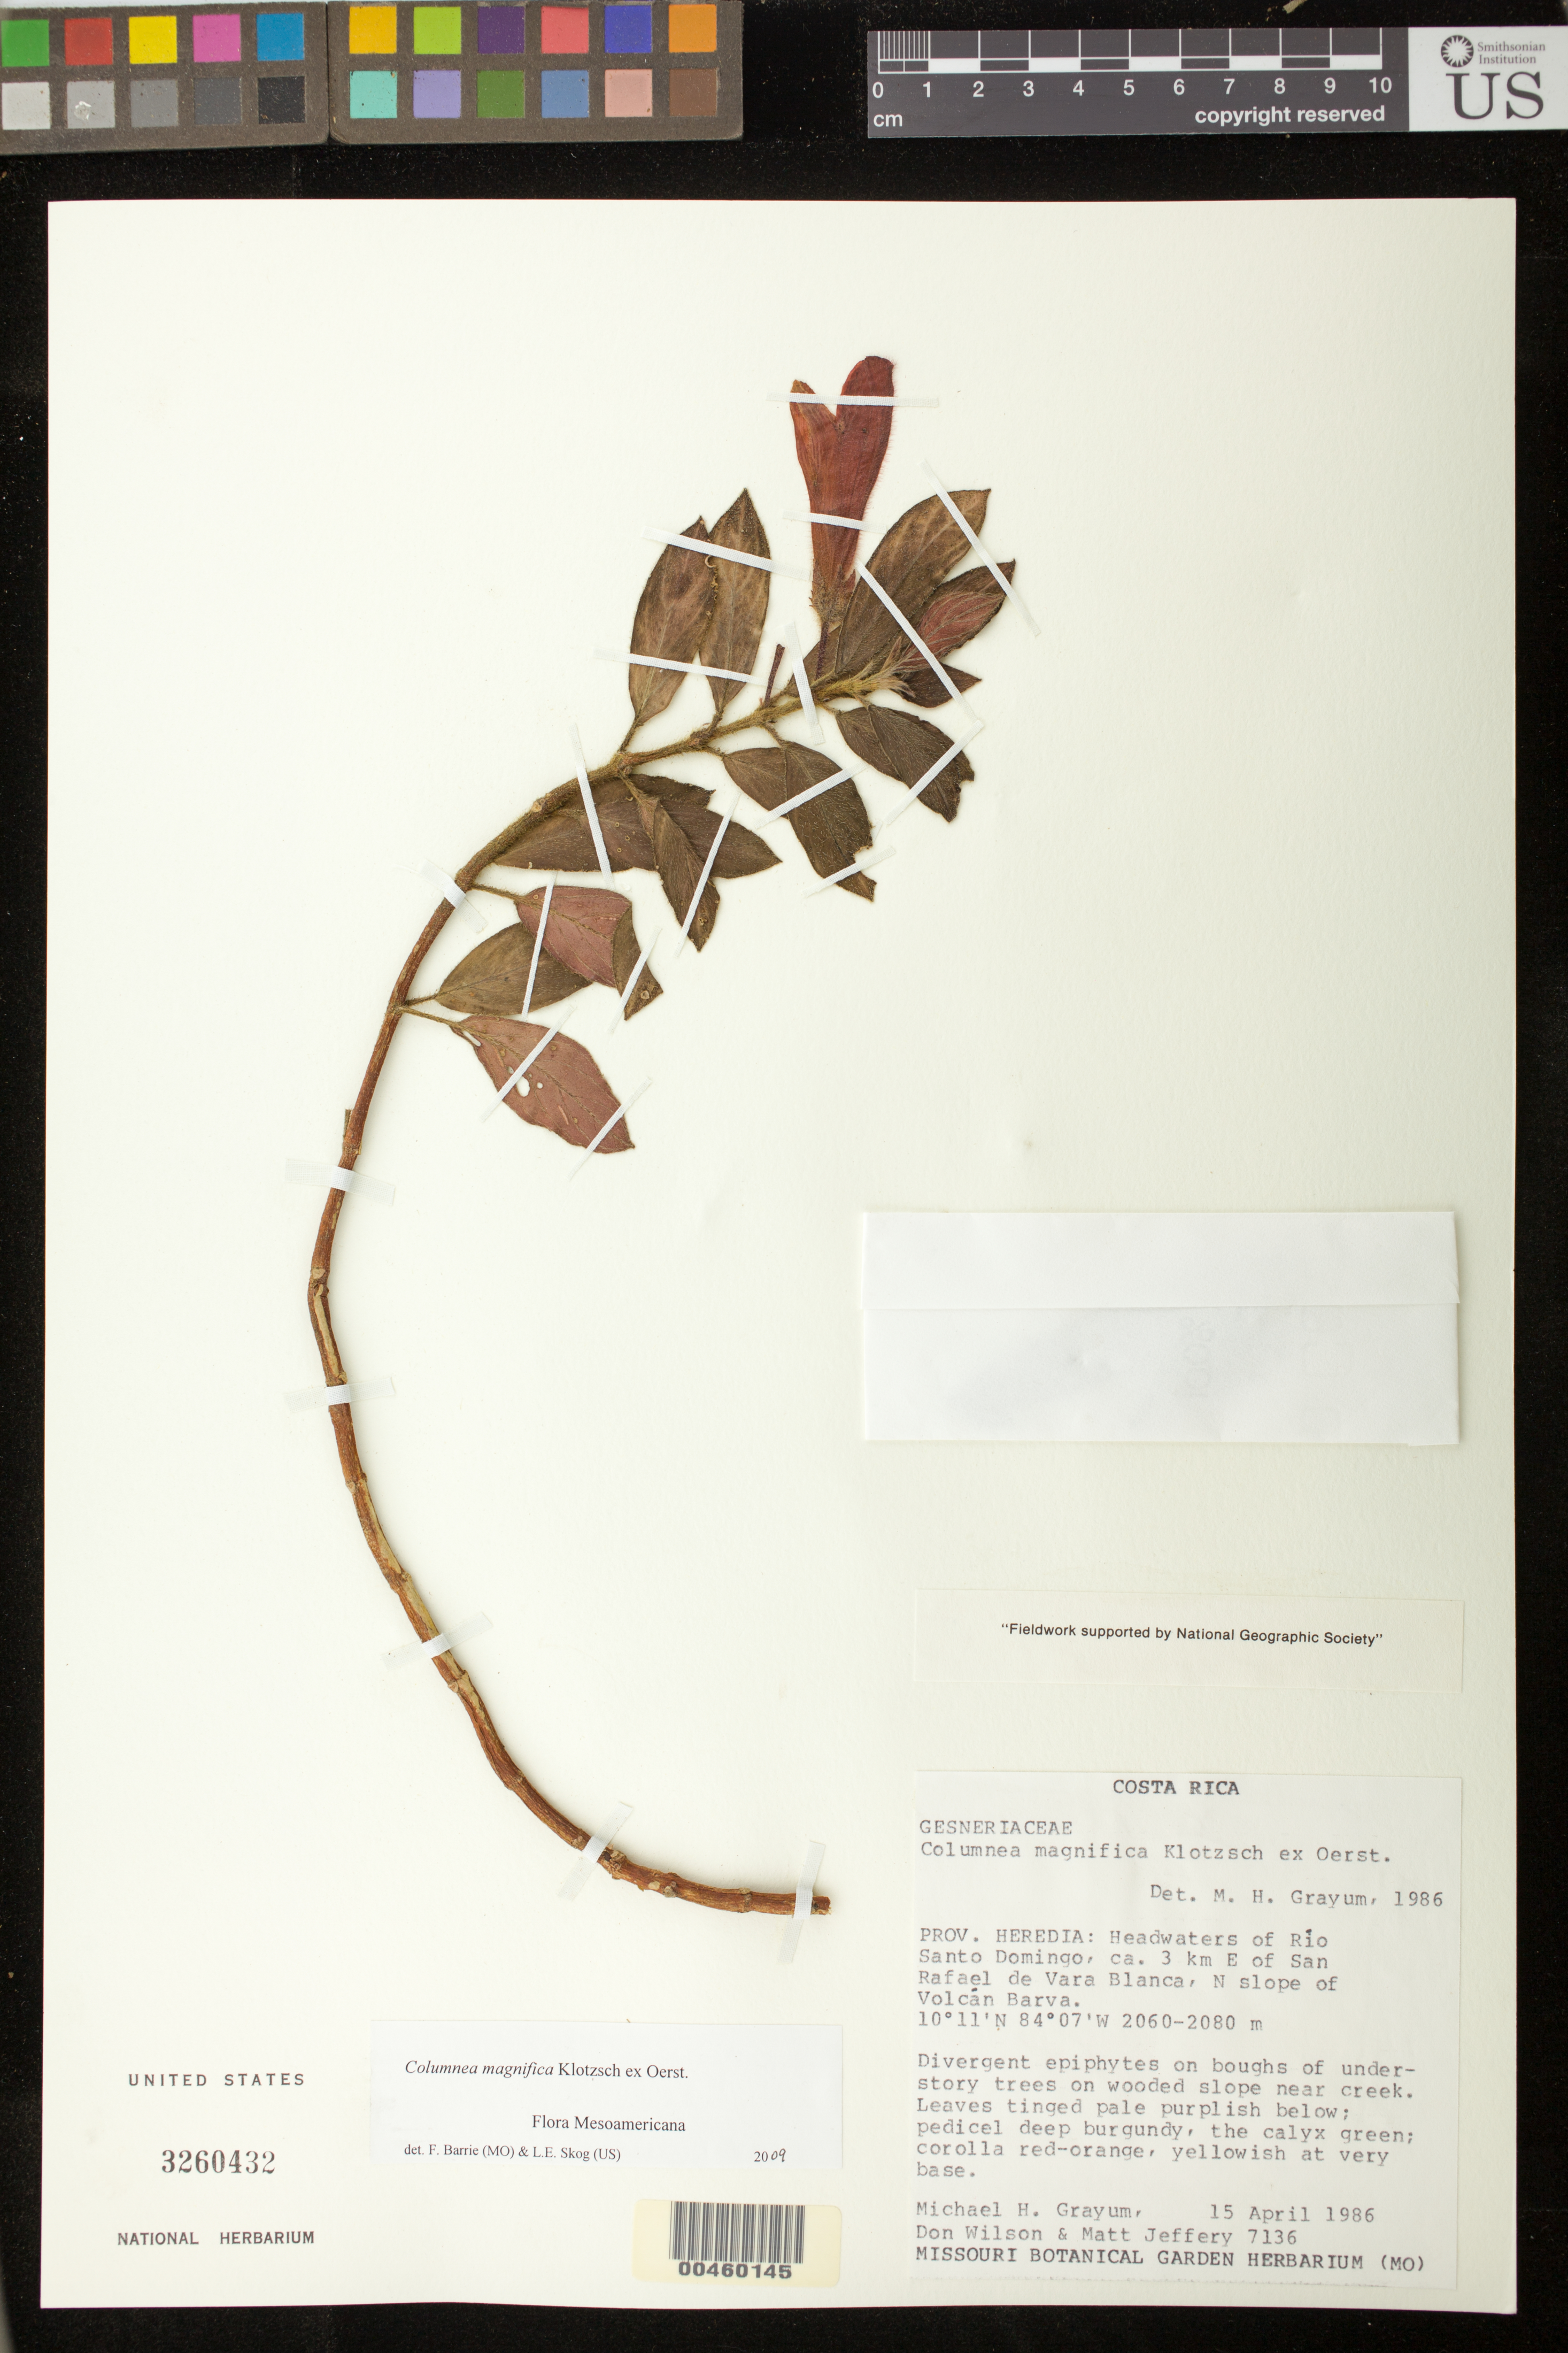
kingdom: Plantae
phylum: Tracheophyta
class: Magnoliopsida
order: Lamiales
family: Gesneriaceae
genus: Columnea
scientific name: Columnea magnifica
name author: Klotzsch ex Oerst.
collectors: M. H. Grayum, D. Wilson & M. Jeffery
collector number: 7136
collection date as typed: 15 Apr 1986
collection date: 1986-04-15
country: Costa Rica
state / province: Heredia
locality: Rio Santo Domingo, E of San Rafael de Vara Blanca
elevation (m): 2060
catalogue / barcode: US 3260432